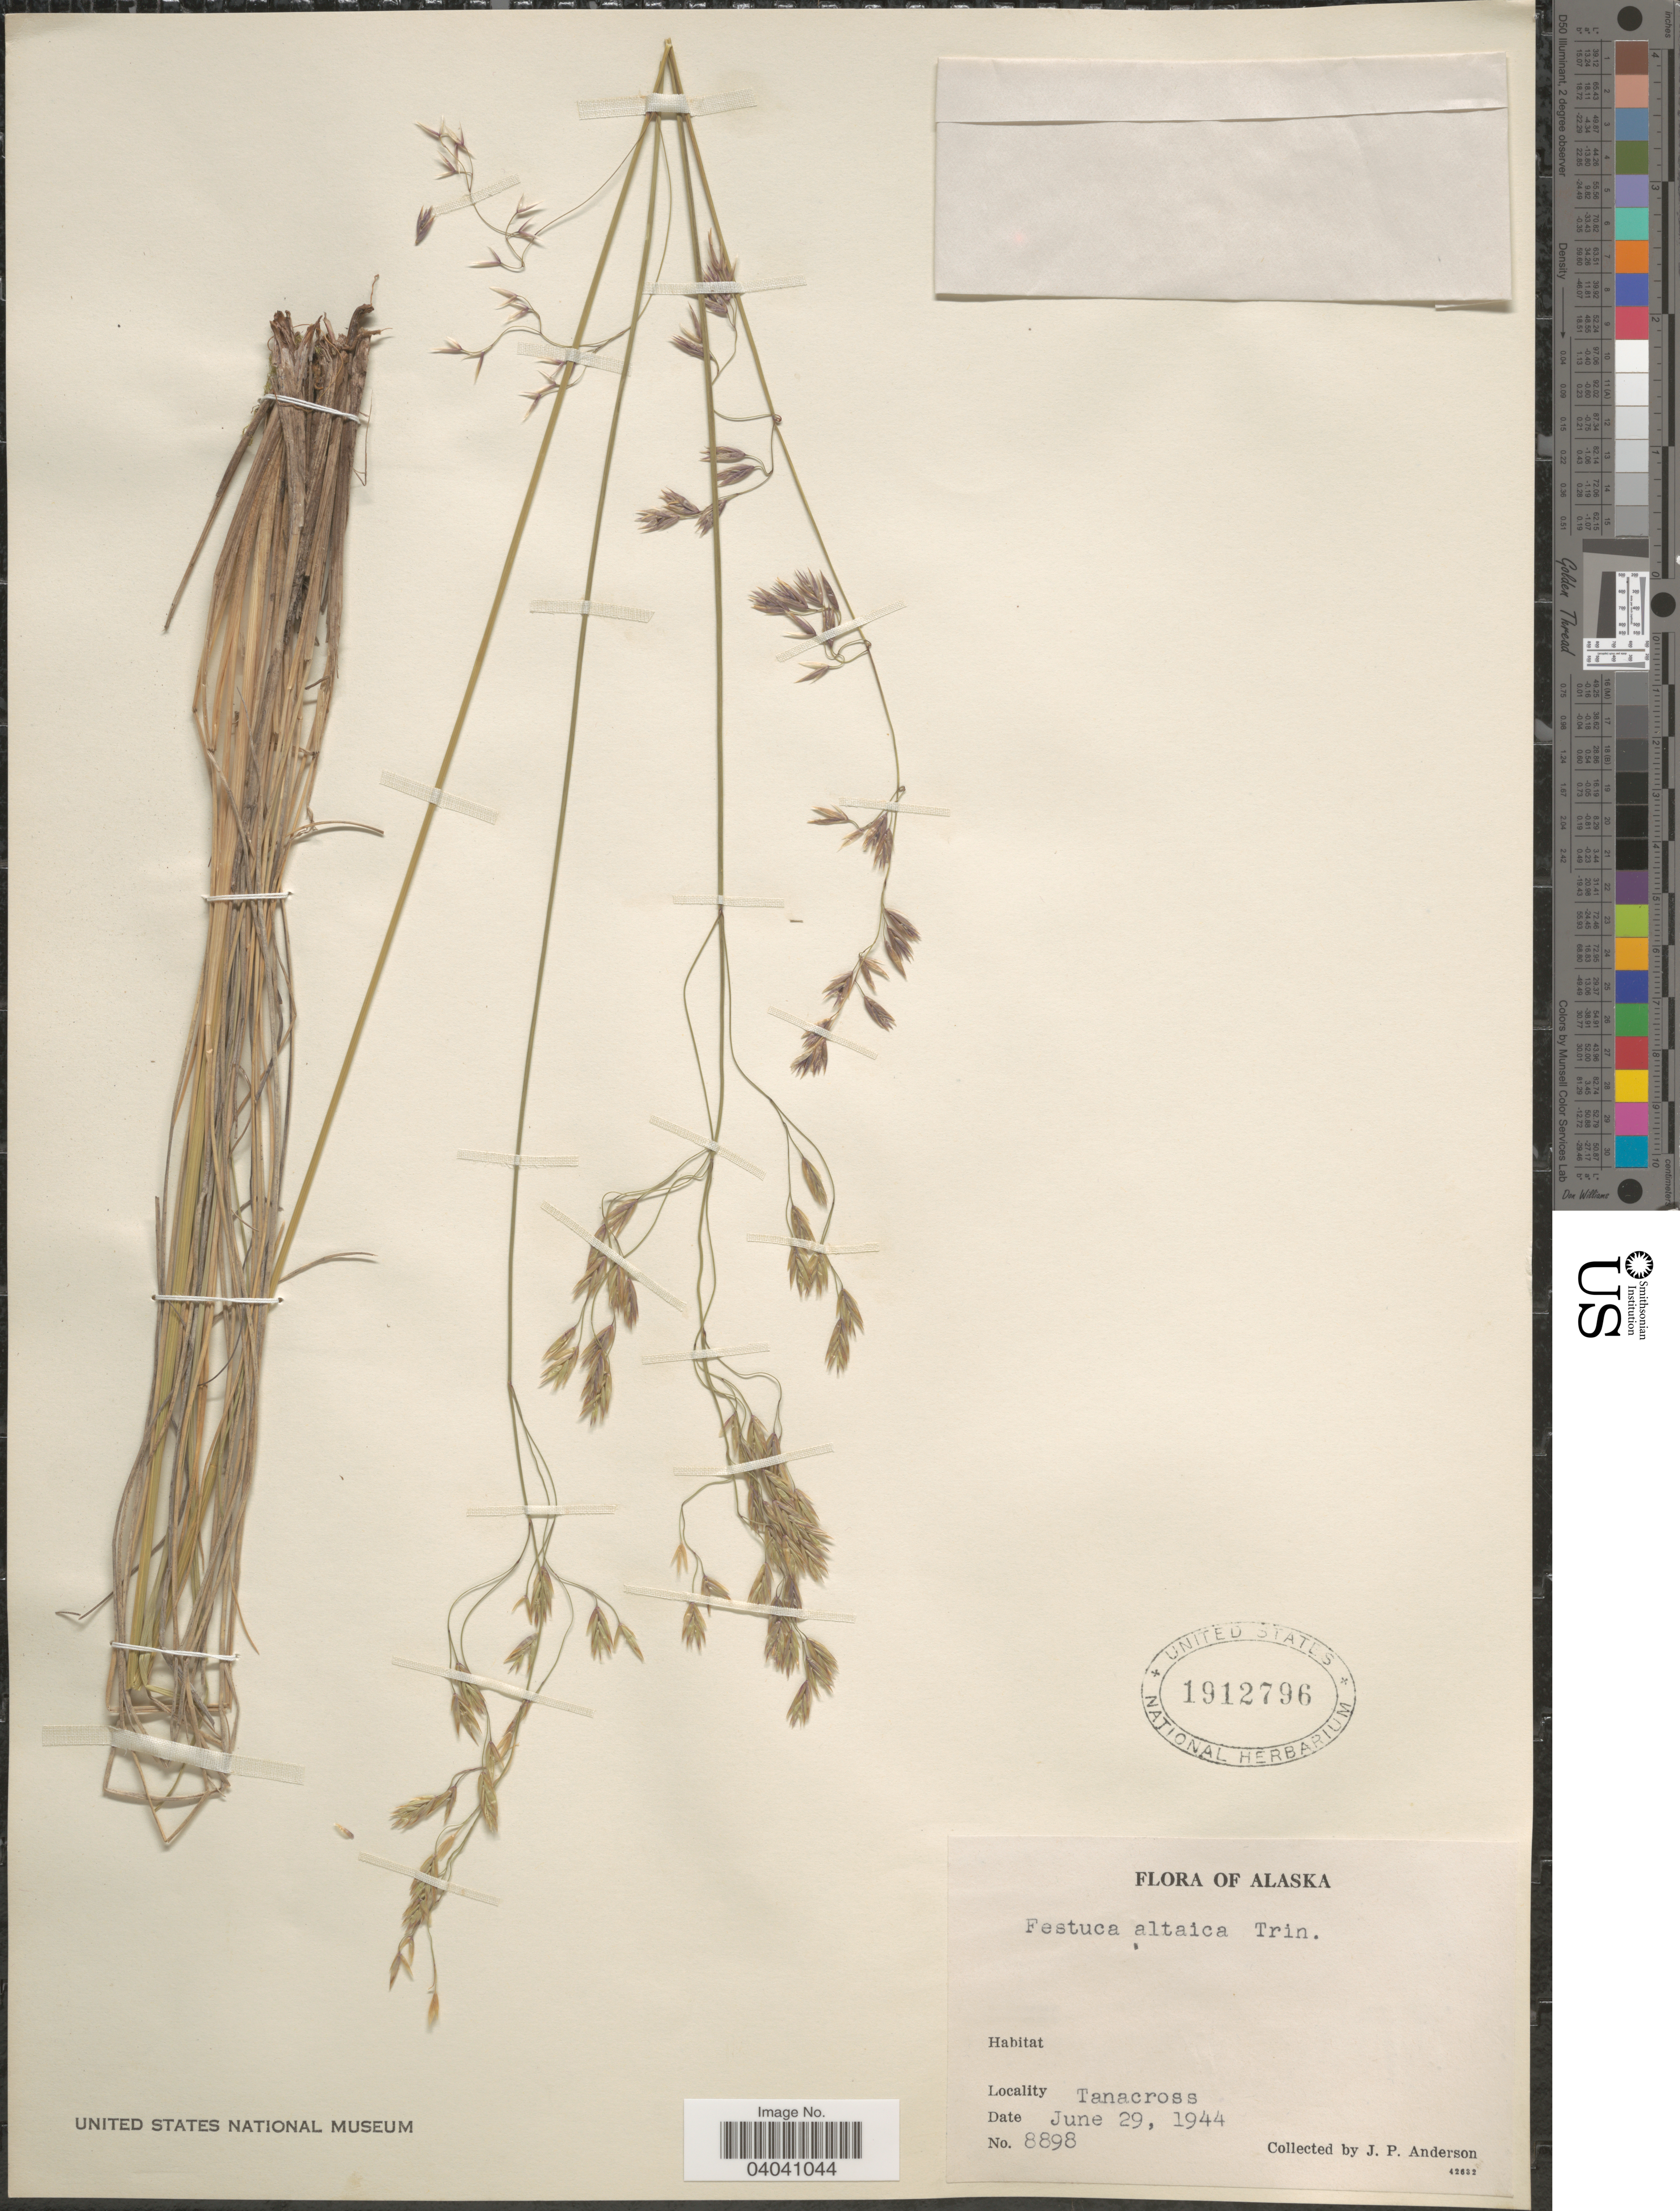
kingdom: Plantae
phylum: Tracheophyta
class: Liliopsida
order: Poales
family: Poaceae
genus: Festuca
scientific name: Festuca altaica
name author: Trin.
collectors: J. P. Anderson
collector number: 8898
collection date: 1944-06-29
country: United States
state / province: Alaska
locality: Tanacross.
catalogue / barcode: US 1912796